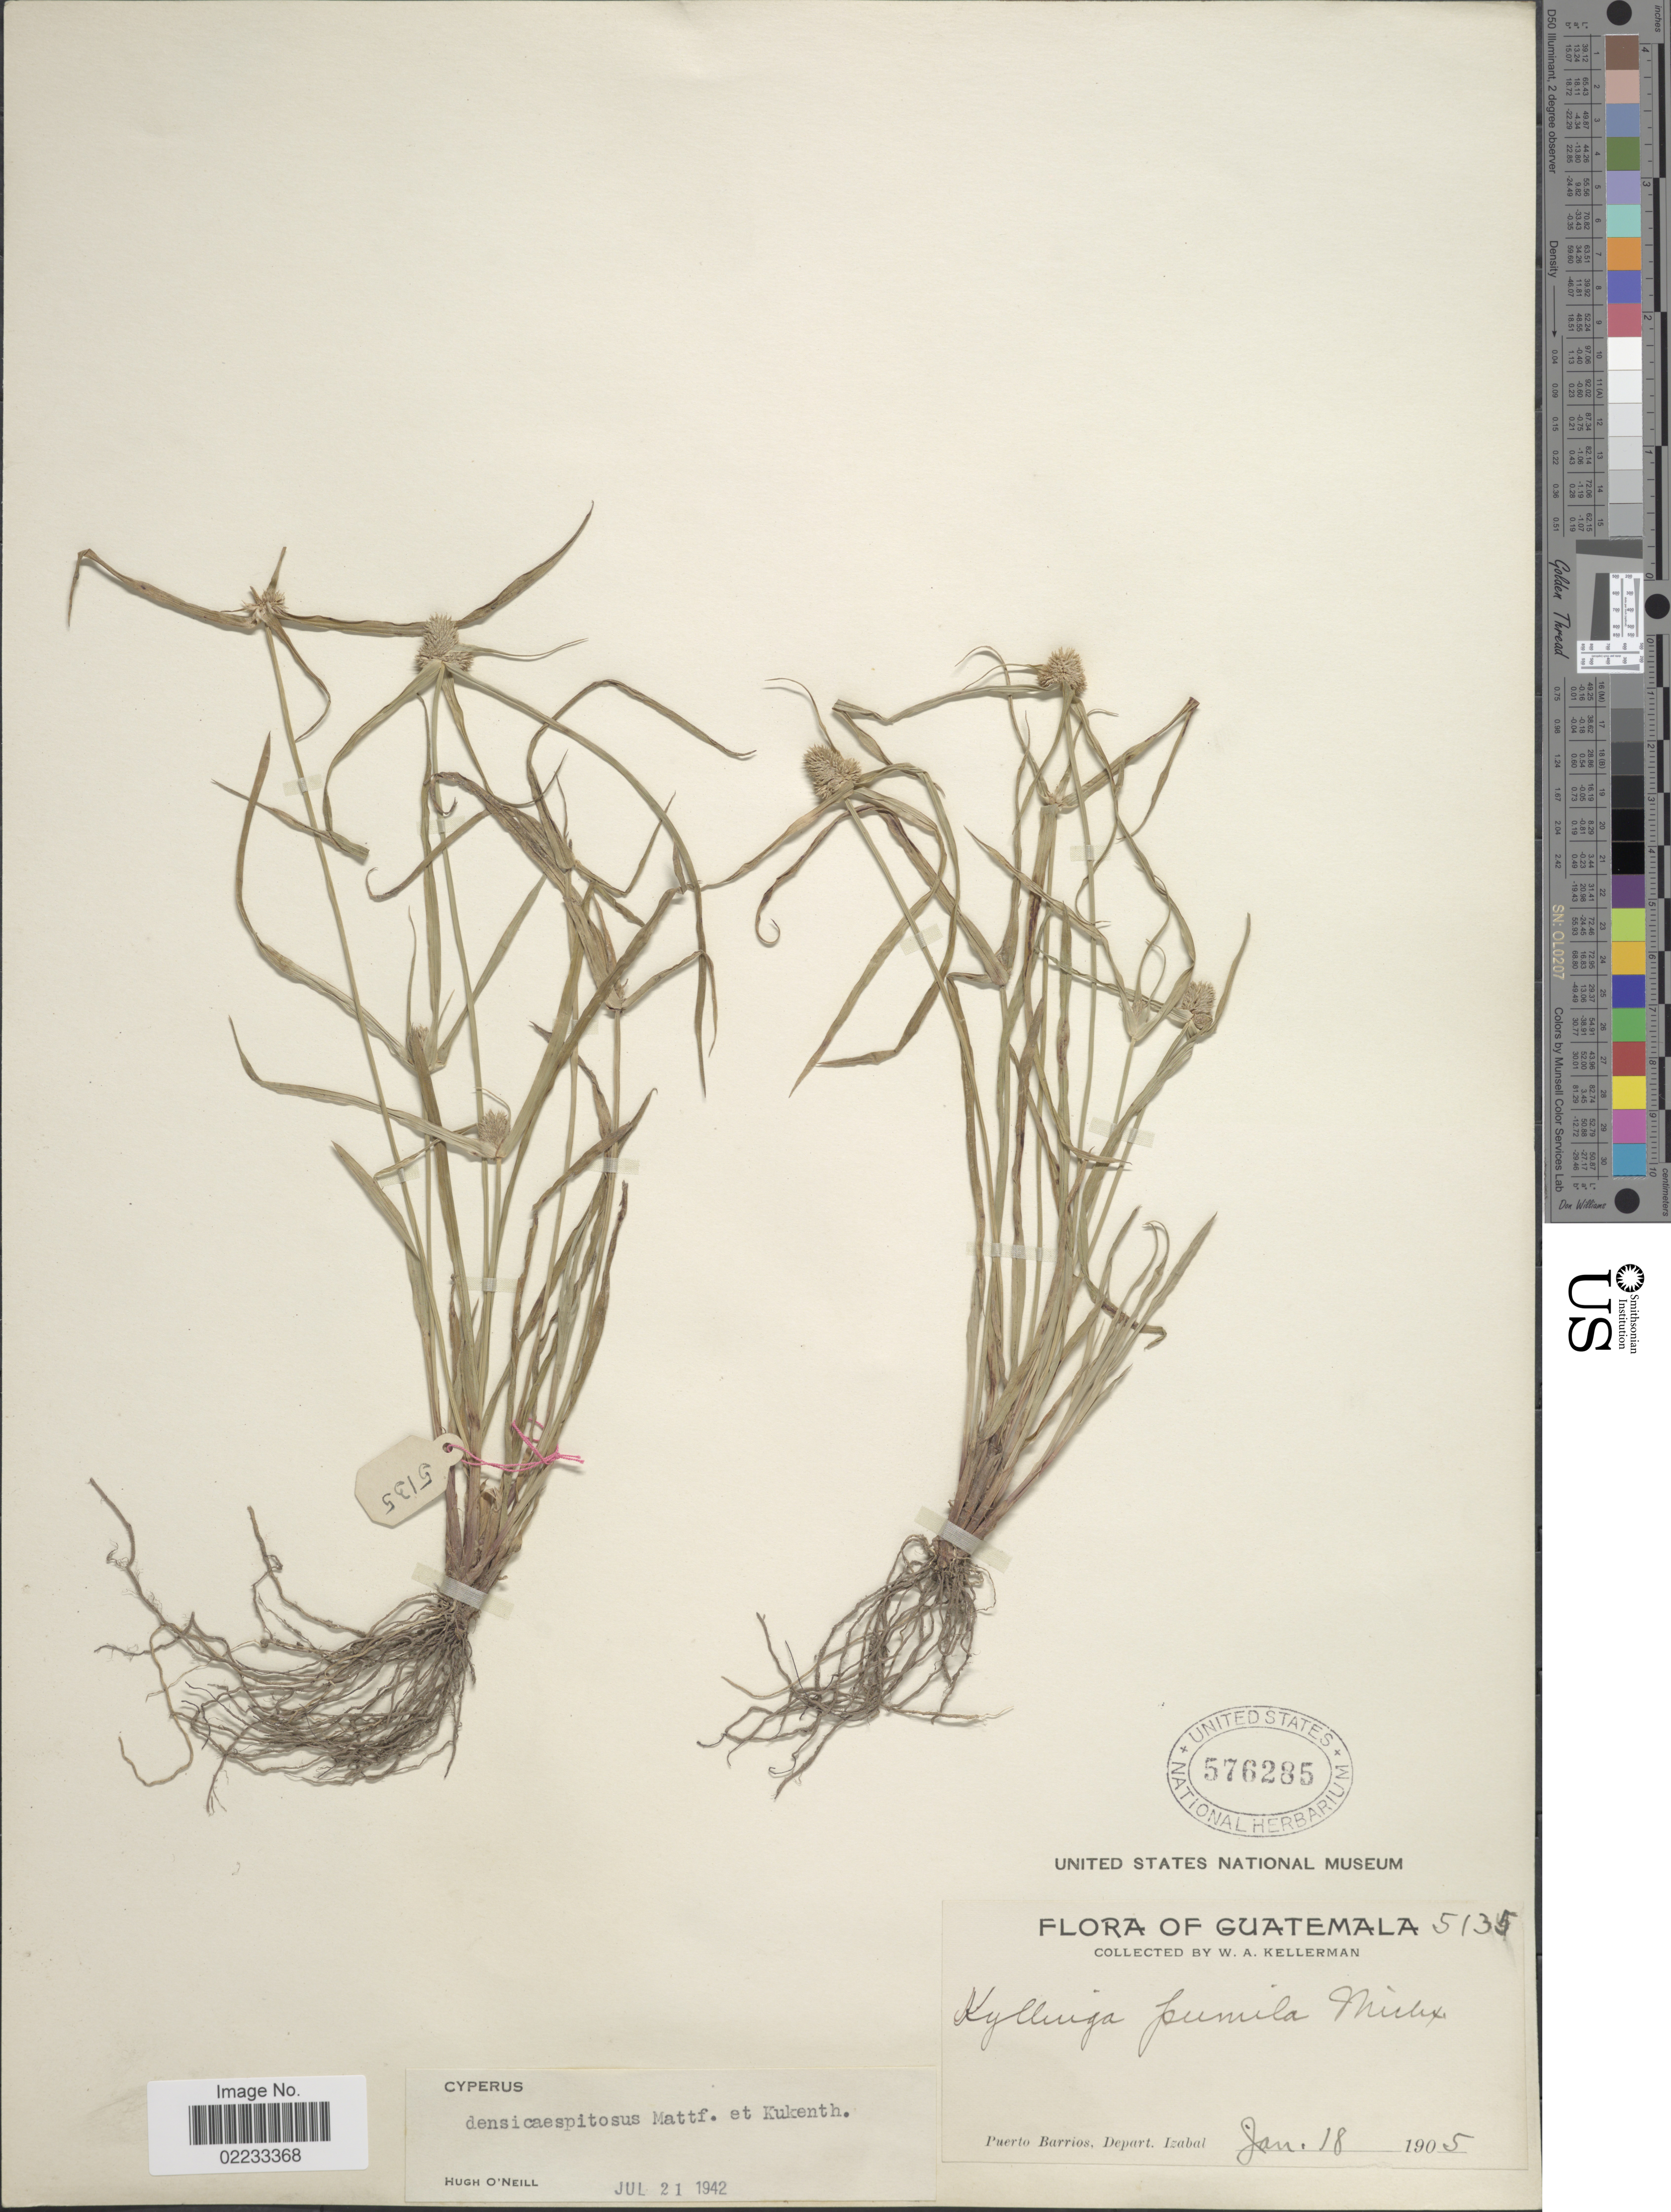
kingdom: Plantae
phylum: Tracheophyta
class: Liliopsida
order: Poales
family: Cyperaceae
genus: Cyperus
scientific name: Cyperus hortensis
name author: (Salzm. ex Steud.) Dorr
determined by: Strong, Mark T., (BOT), Smithsonian Institution - National Museum of Natural History (UNITED STATES)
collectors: W. Kellerman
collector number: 5135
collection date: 1905-01-18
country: Guatemala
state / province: Izabal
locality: Puerto Barrios.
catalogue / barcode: US 576285